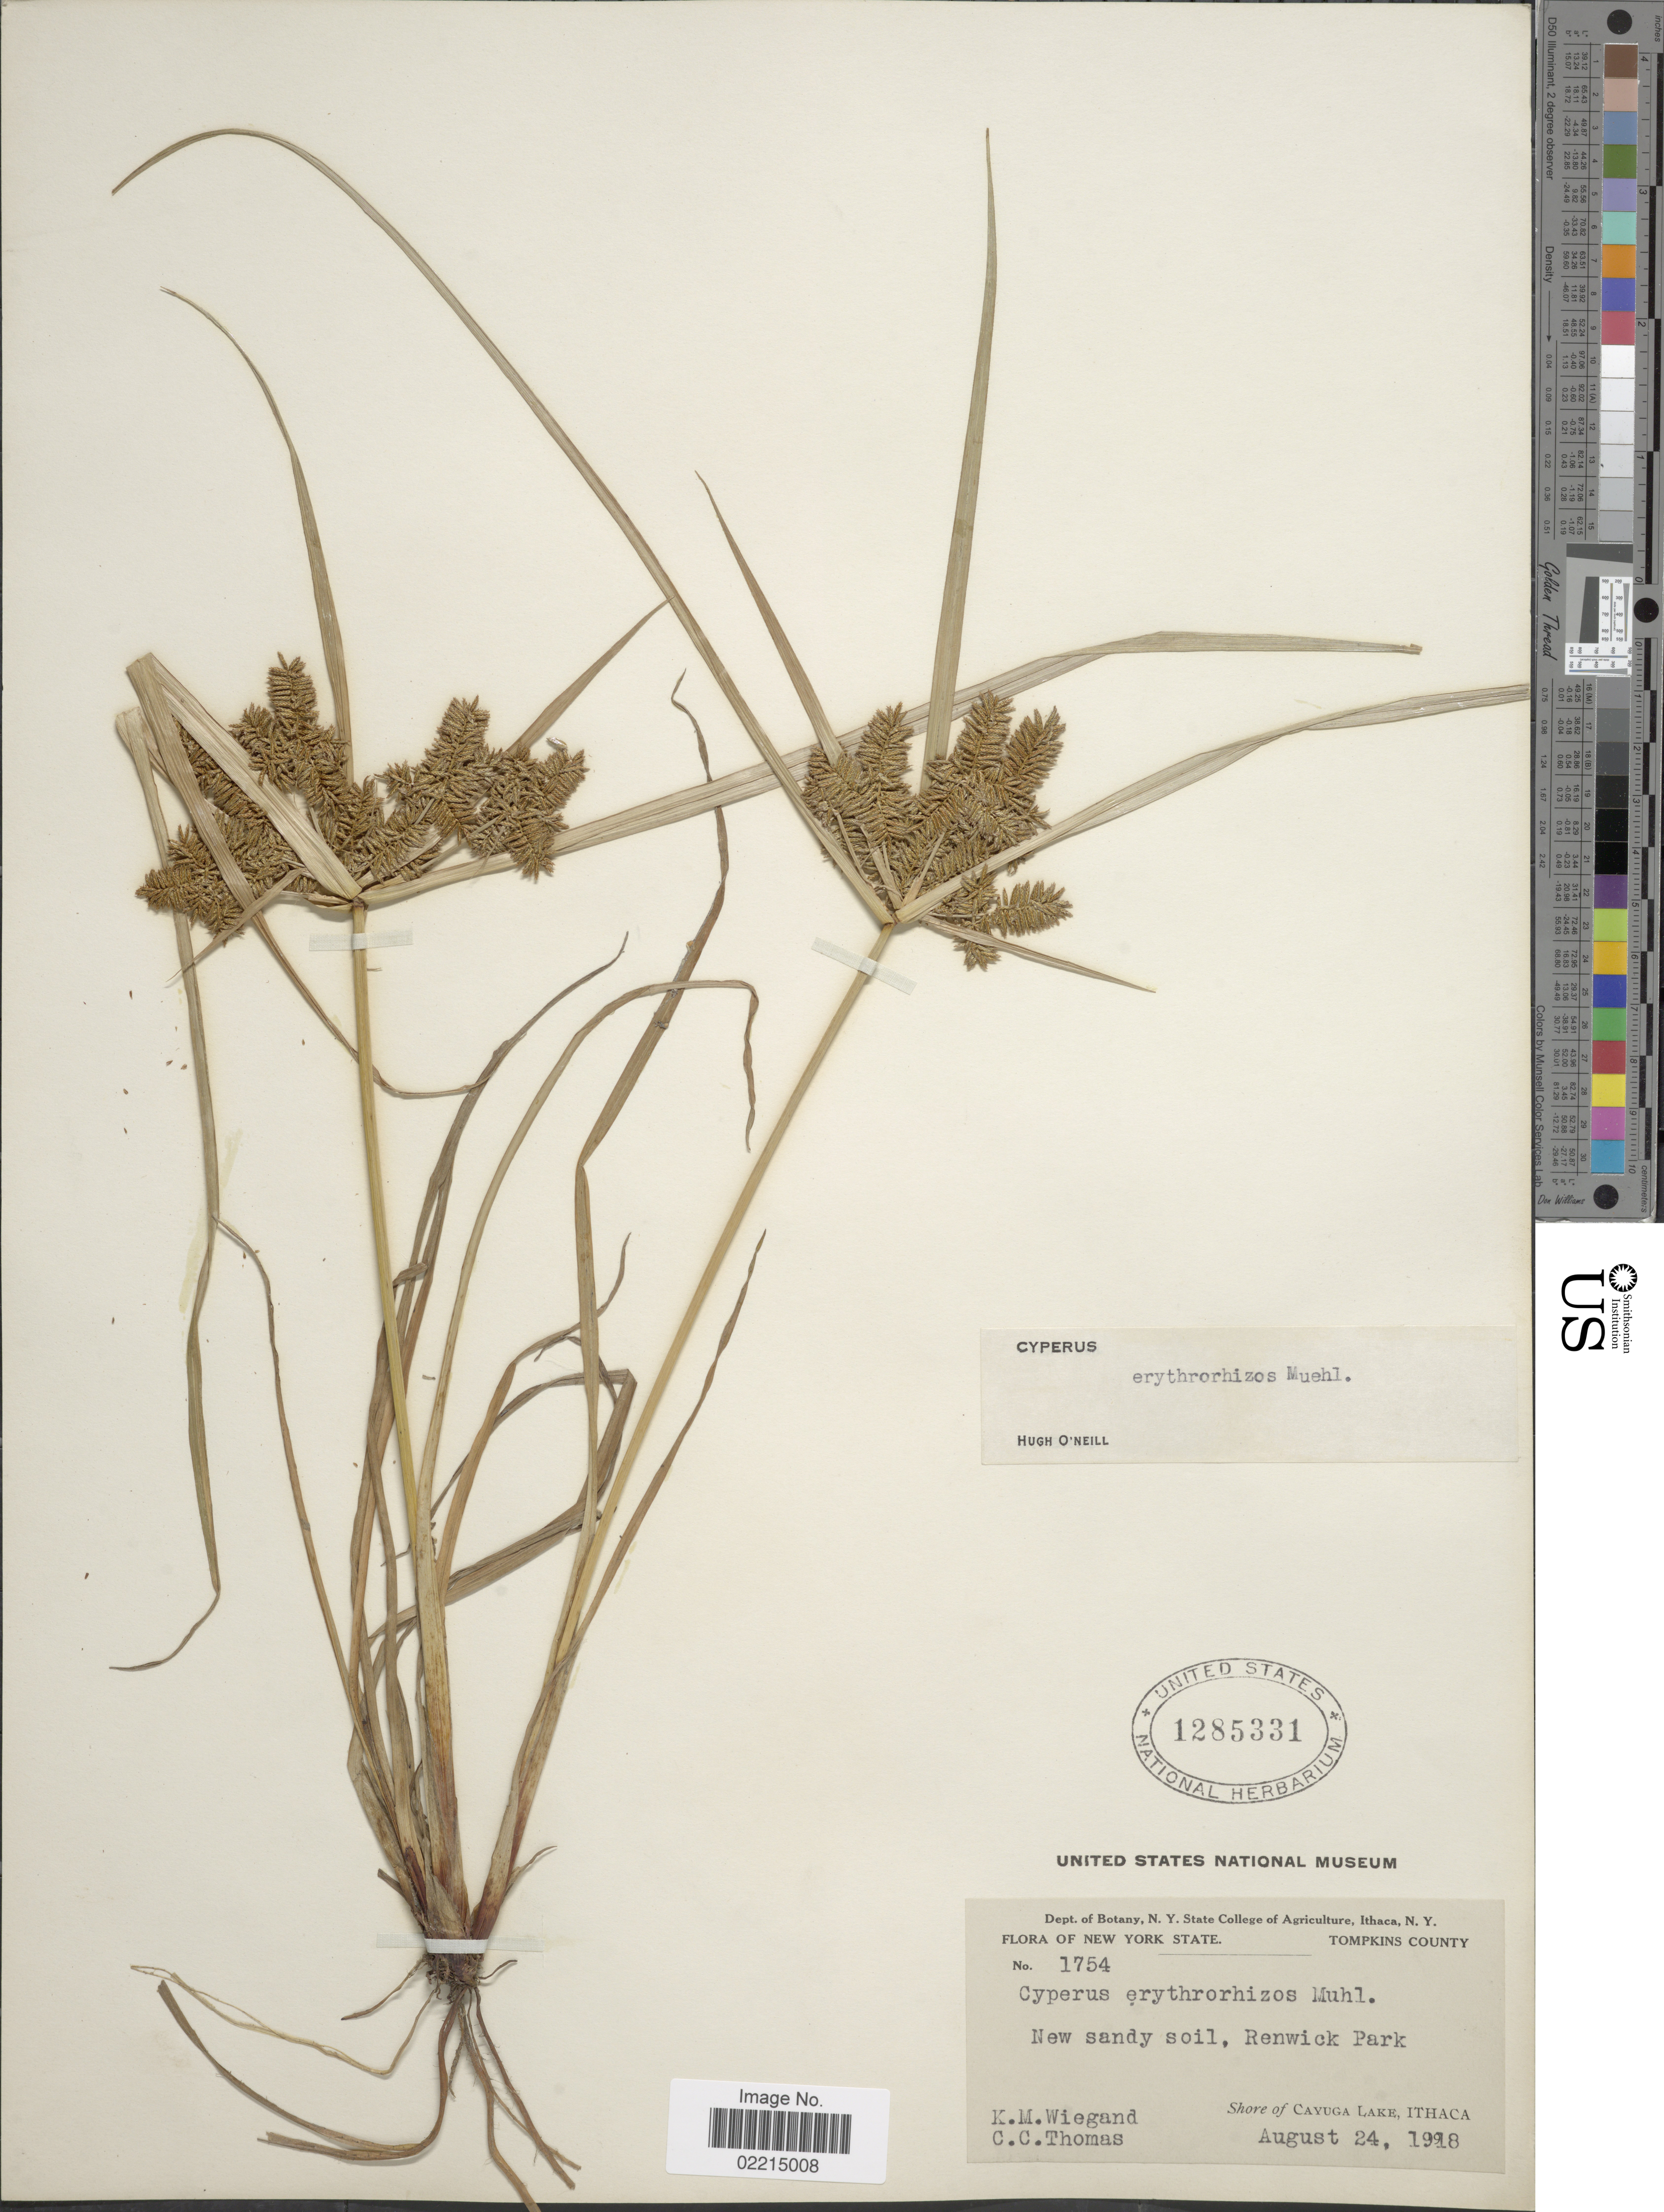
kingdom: Plantae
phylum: Tracheophyta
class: Liliopsida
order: Poales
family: Cyperaceae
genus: Cyperus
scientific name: Cyperus erythrorhizos Muhl.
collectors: K. M. Wiegand & C. Thomas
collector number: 1754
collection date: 1918-08-24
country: United States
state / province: New York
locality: Tompkins County. Renwick Park. Shore of Cayuga Lake, Ithaca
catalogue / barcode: US 1285331